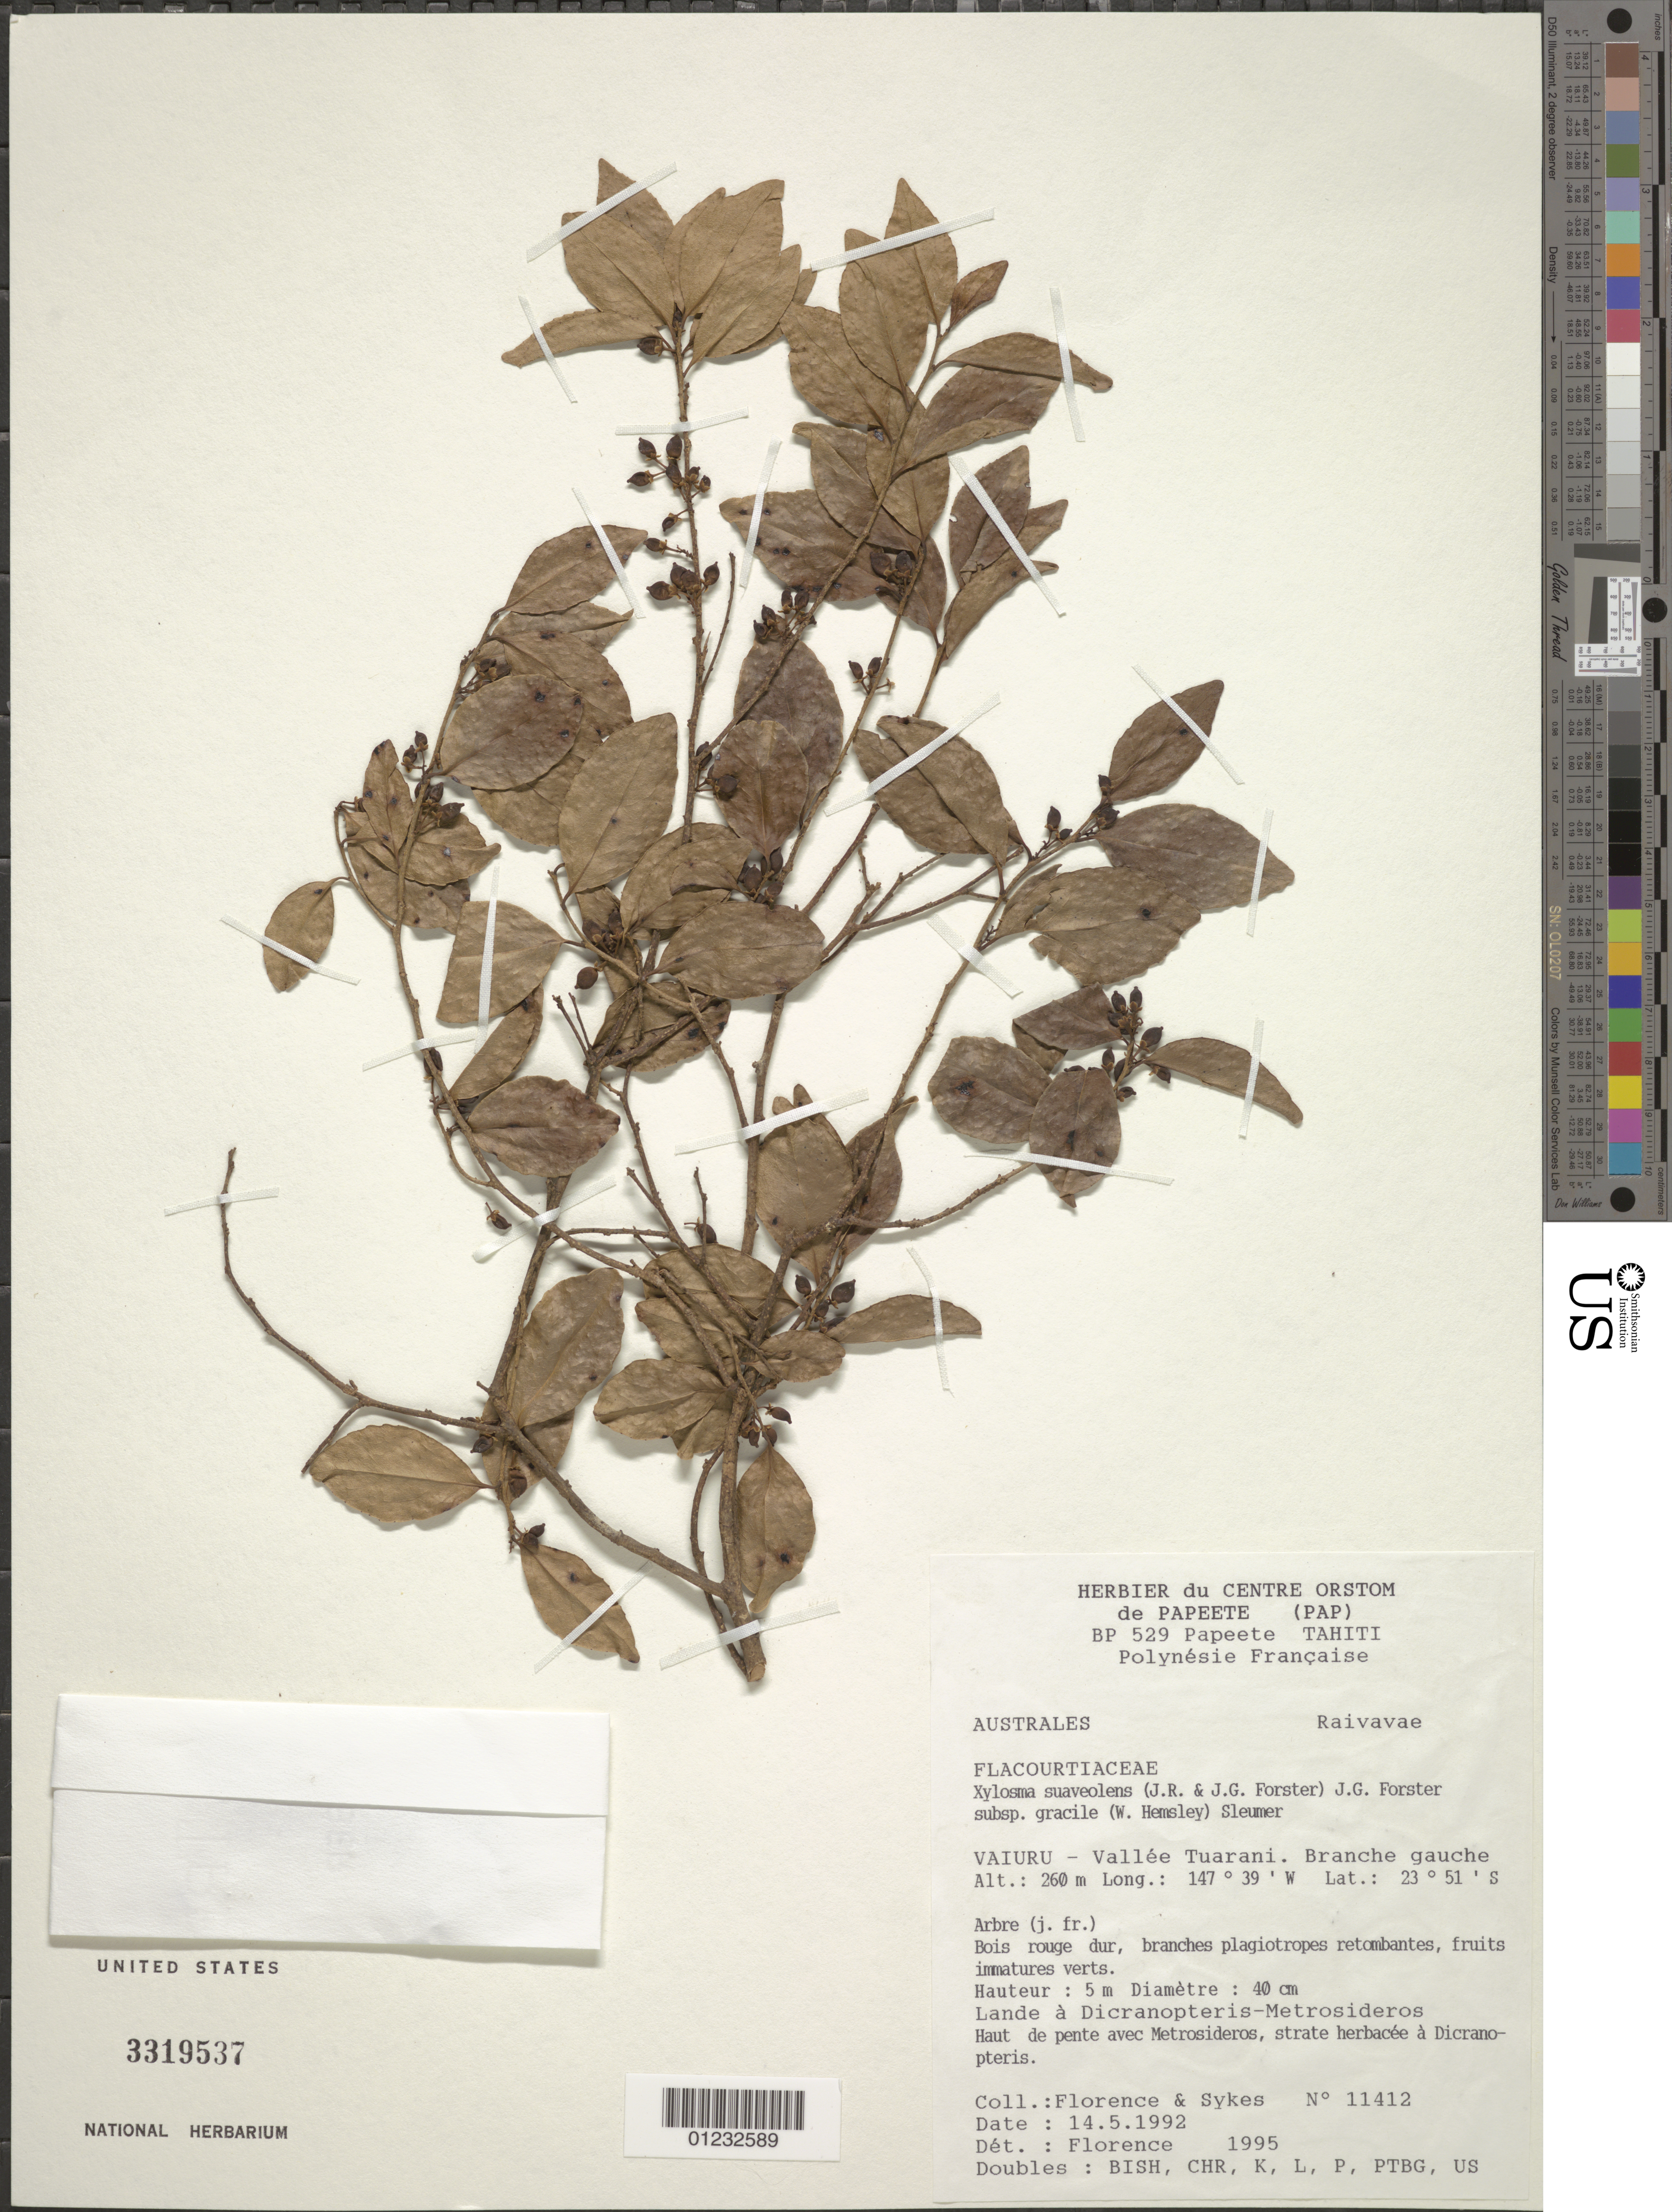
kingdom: Plantae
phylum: Tracheophyta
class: Magnoliopsida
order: Malpighiales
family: Salicaceae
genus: Xylosma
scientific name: Xylosma suaveolens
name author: G. Forst.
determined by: Florence, J.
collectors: J. Florence & Sykes, --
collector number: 11412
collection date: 1992-05-14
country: French Polynesia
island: Raivavae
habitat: strate herbacèe à dicranopteris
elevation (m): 260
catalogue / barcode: US 3319537